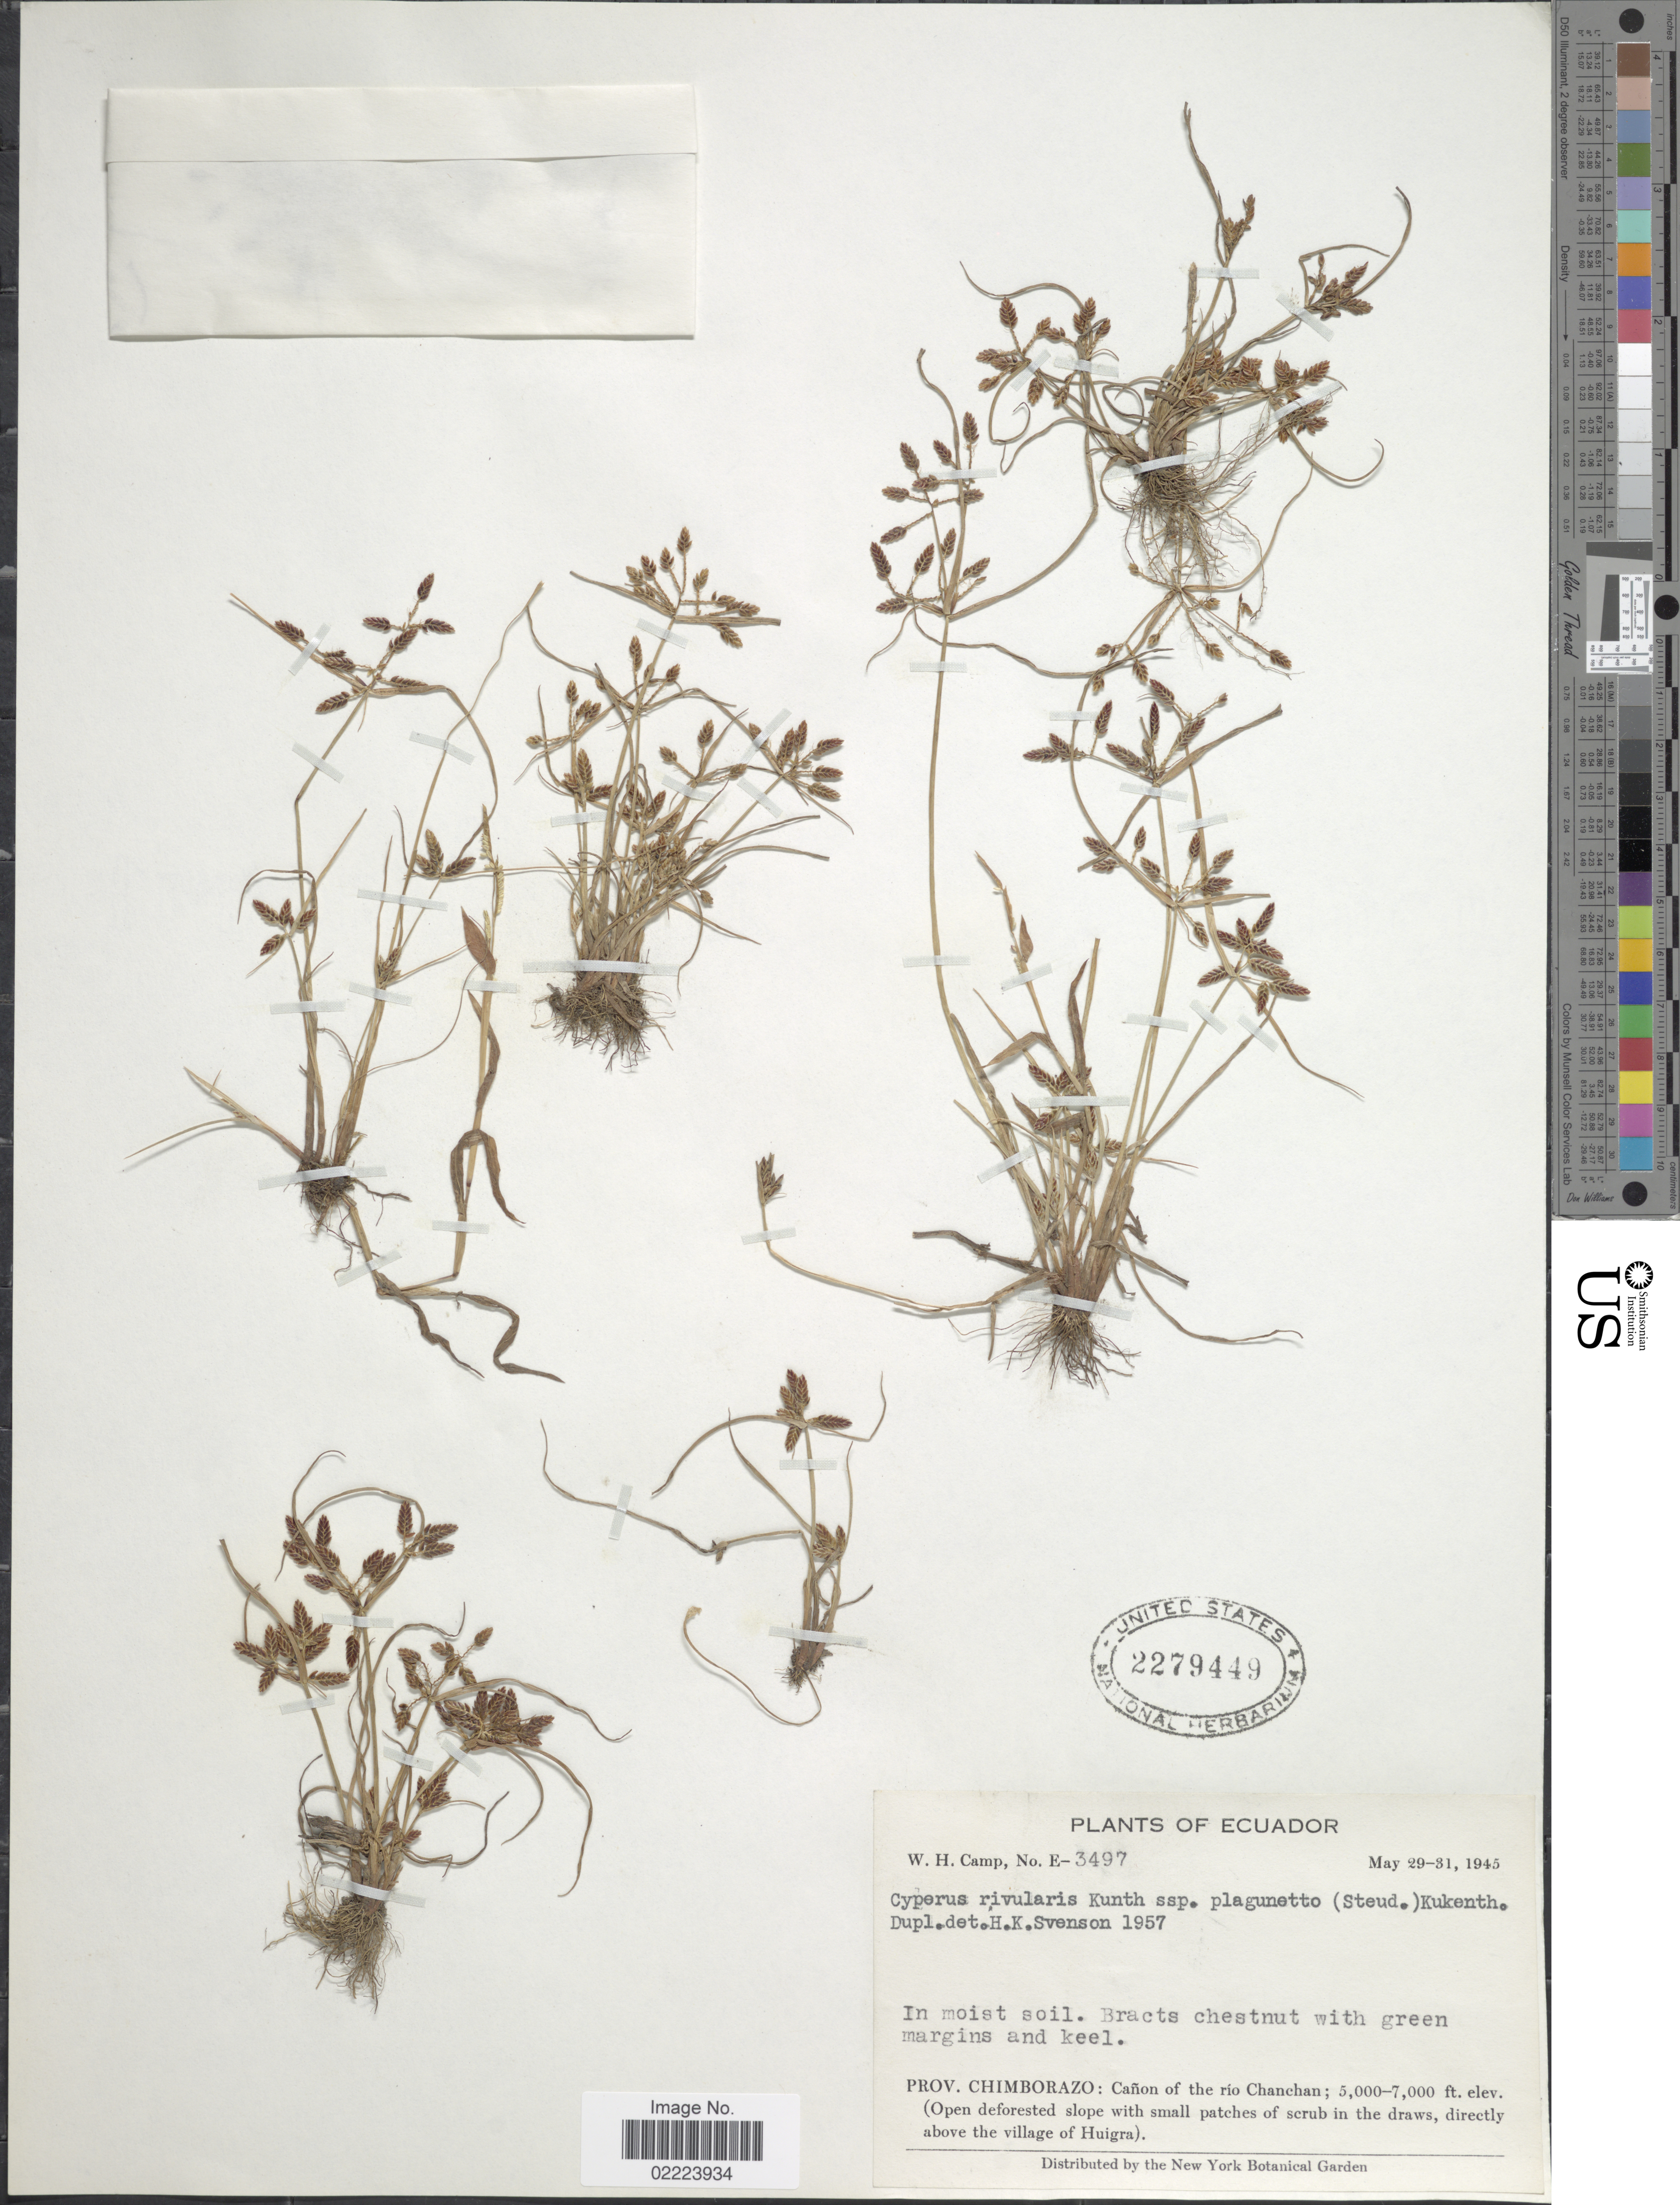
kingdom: Plantae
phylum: Tracheophyta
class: Liliopsida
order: Poales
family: Cyperaceae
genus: Cyperus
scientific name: Cyperus bipartitus Torr.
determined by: Strong, Mark T., (BOT), Smithsonian Institution - National Museum of Natural History (UNITED STATES)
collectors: W. H. Camp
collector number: E-3497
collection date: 1945-05-29/1945-05-31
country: Ecuador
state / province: Chimborazo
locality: Prov. Chimborazo: Canon of the Rio Chanchan, directly above the village of Huigra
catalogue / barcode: US 2279449